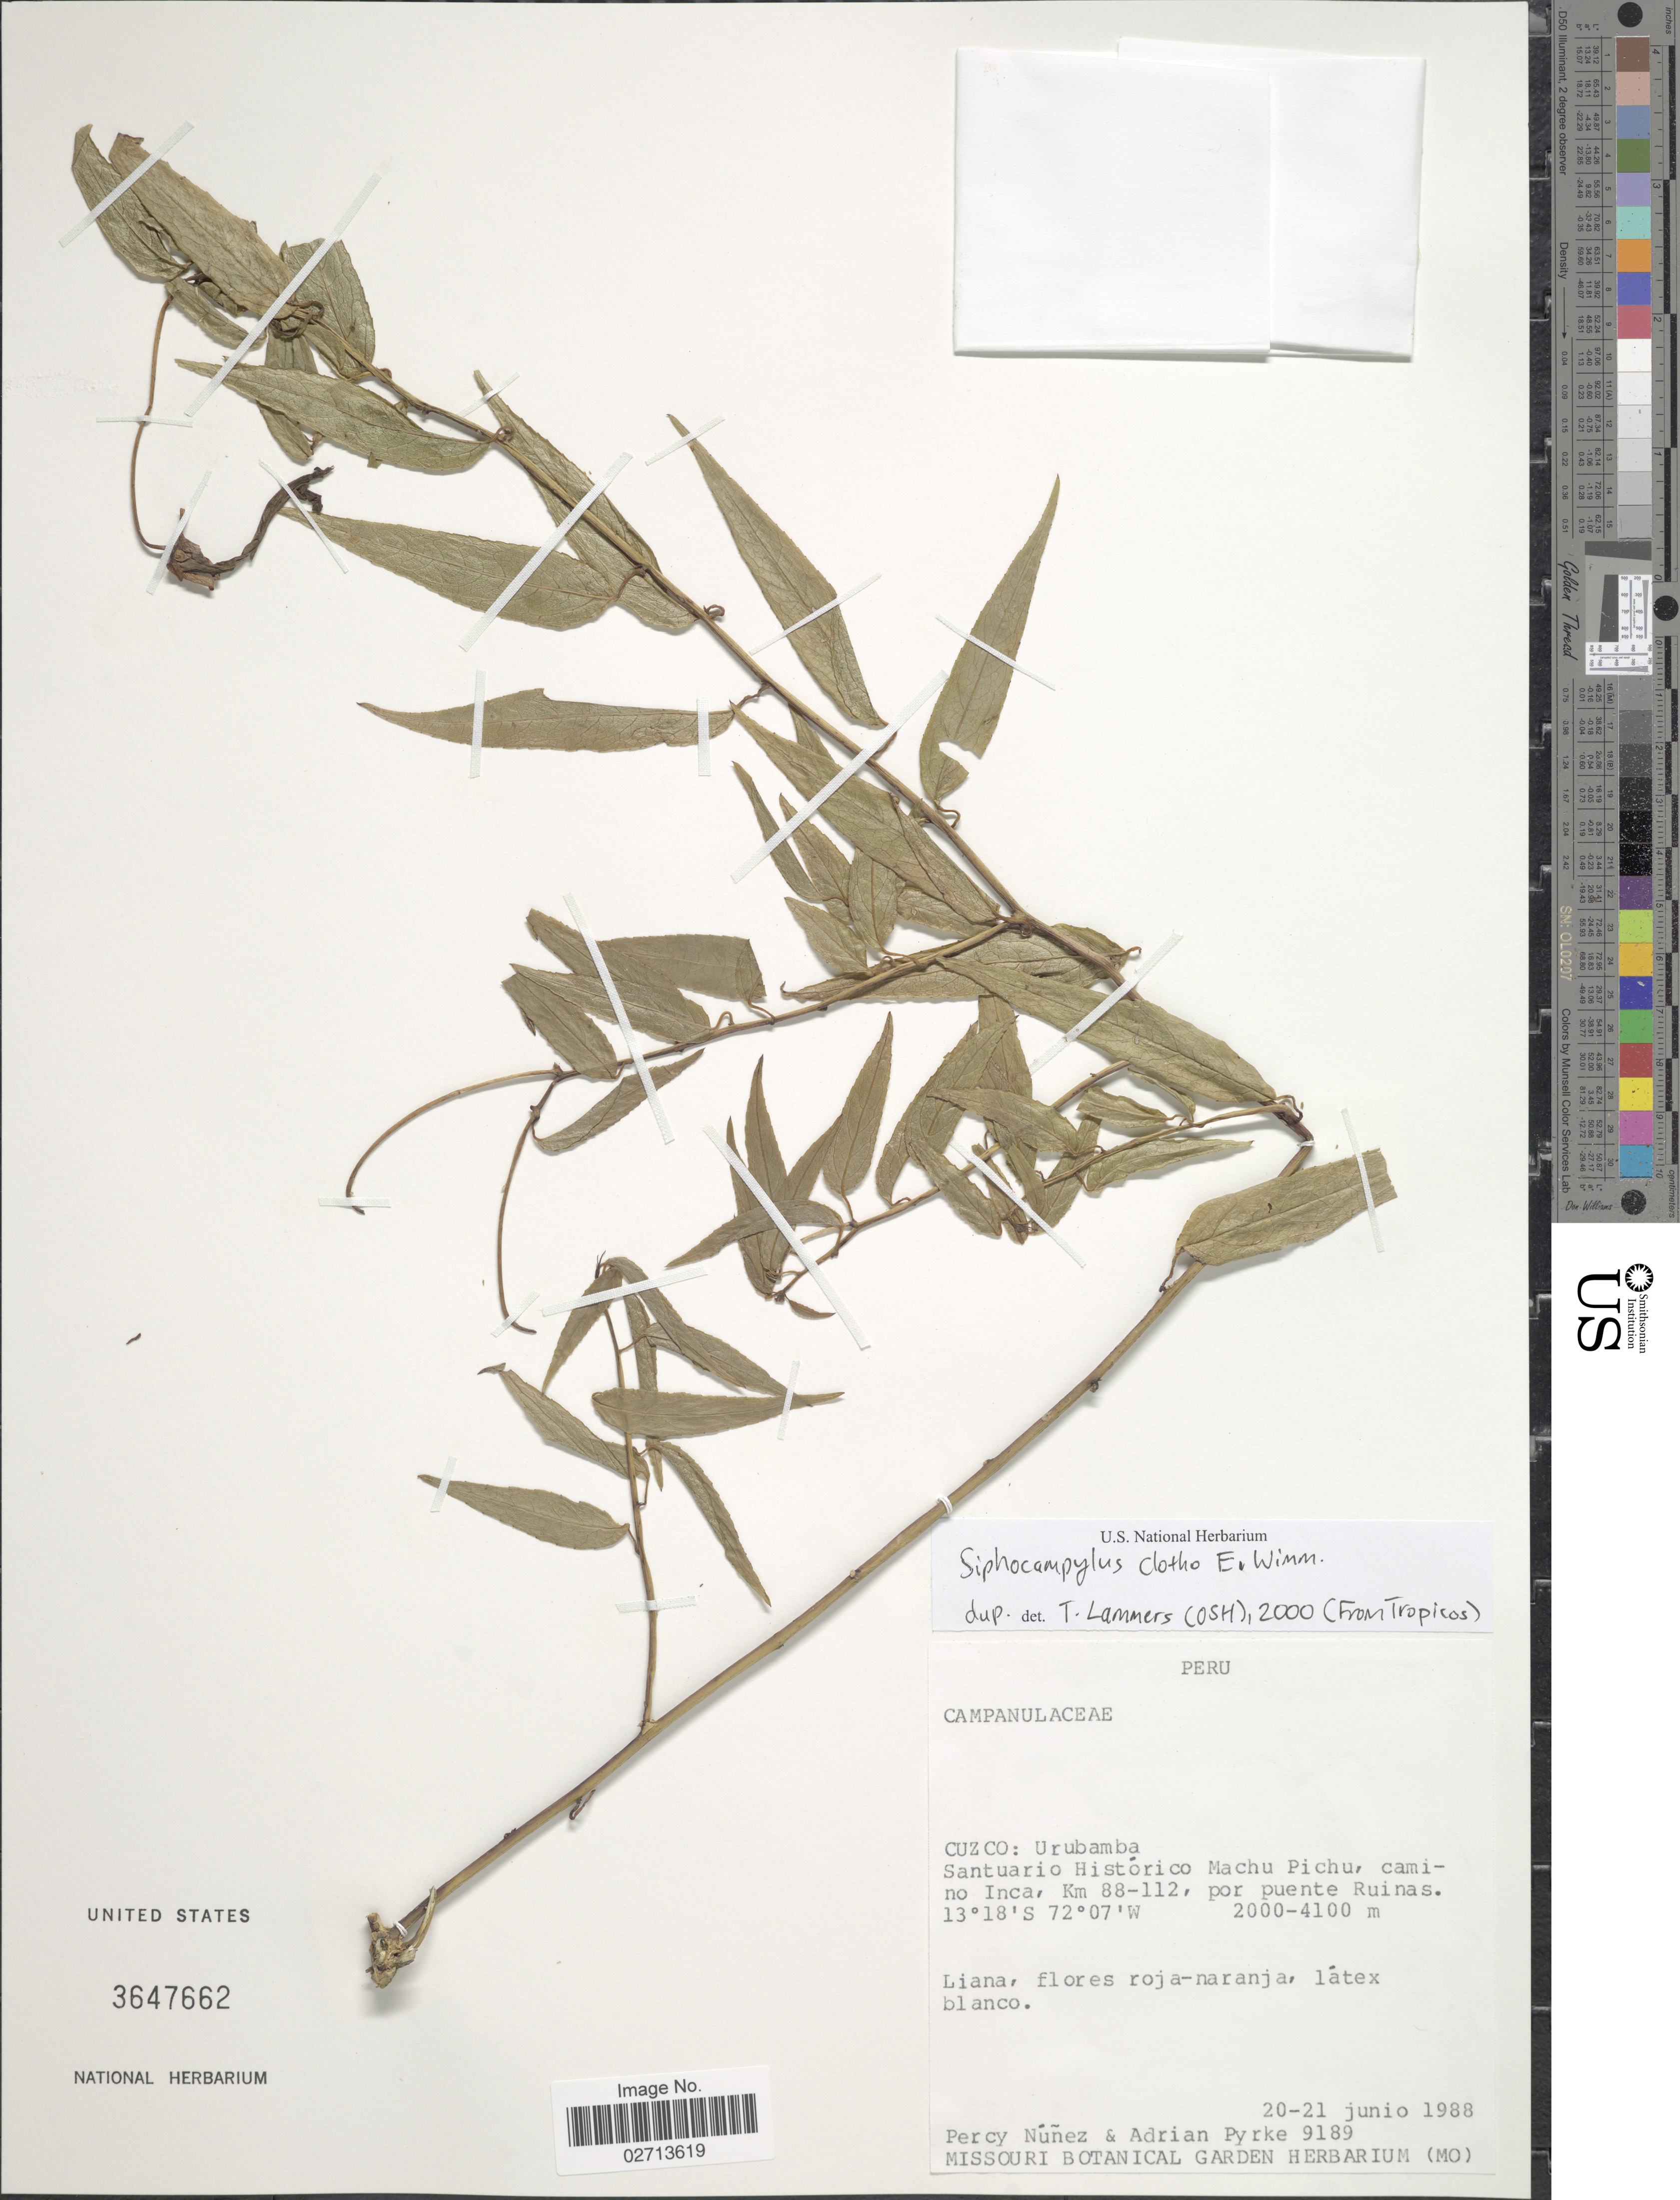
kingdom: Plantae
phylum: Tracheophyta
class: Magnoliopsida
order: Asterales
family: Campanulaceae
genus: Siphocampylus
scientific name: Siphocampylus clotho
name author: E. Wimm.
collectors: P. Nuñez V. & A. Pyrke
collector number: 9189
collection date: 1988-06-20/1988-06-21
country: Peru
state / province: Cusco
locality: Urubamba. Santuario Historico Machu Picchu, camino Inca, Km 88-112, por puente Ruinas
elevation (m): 2000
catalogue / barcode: US 3647662